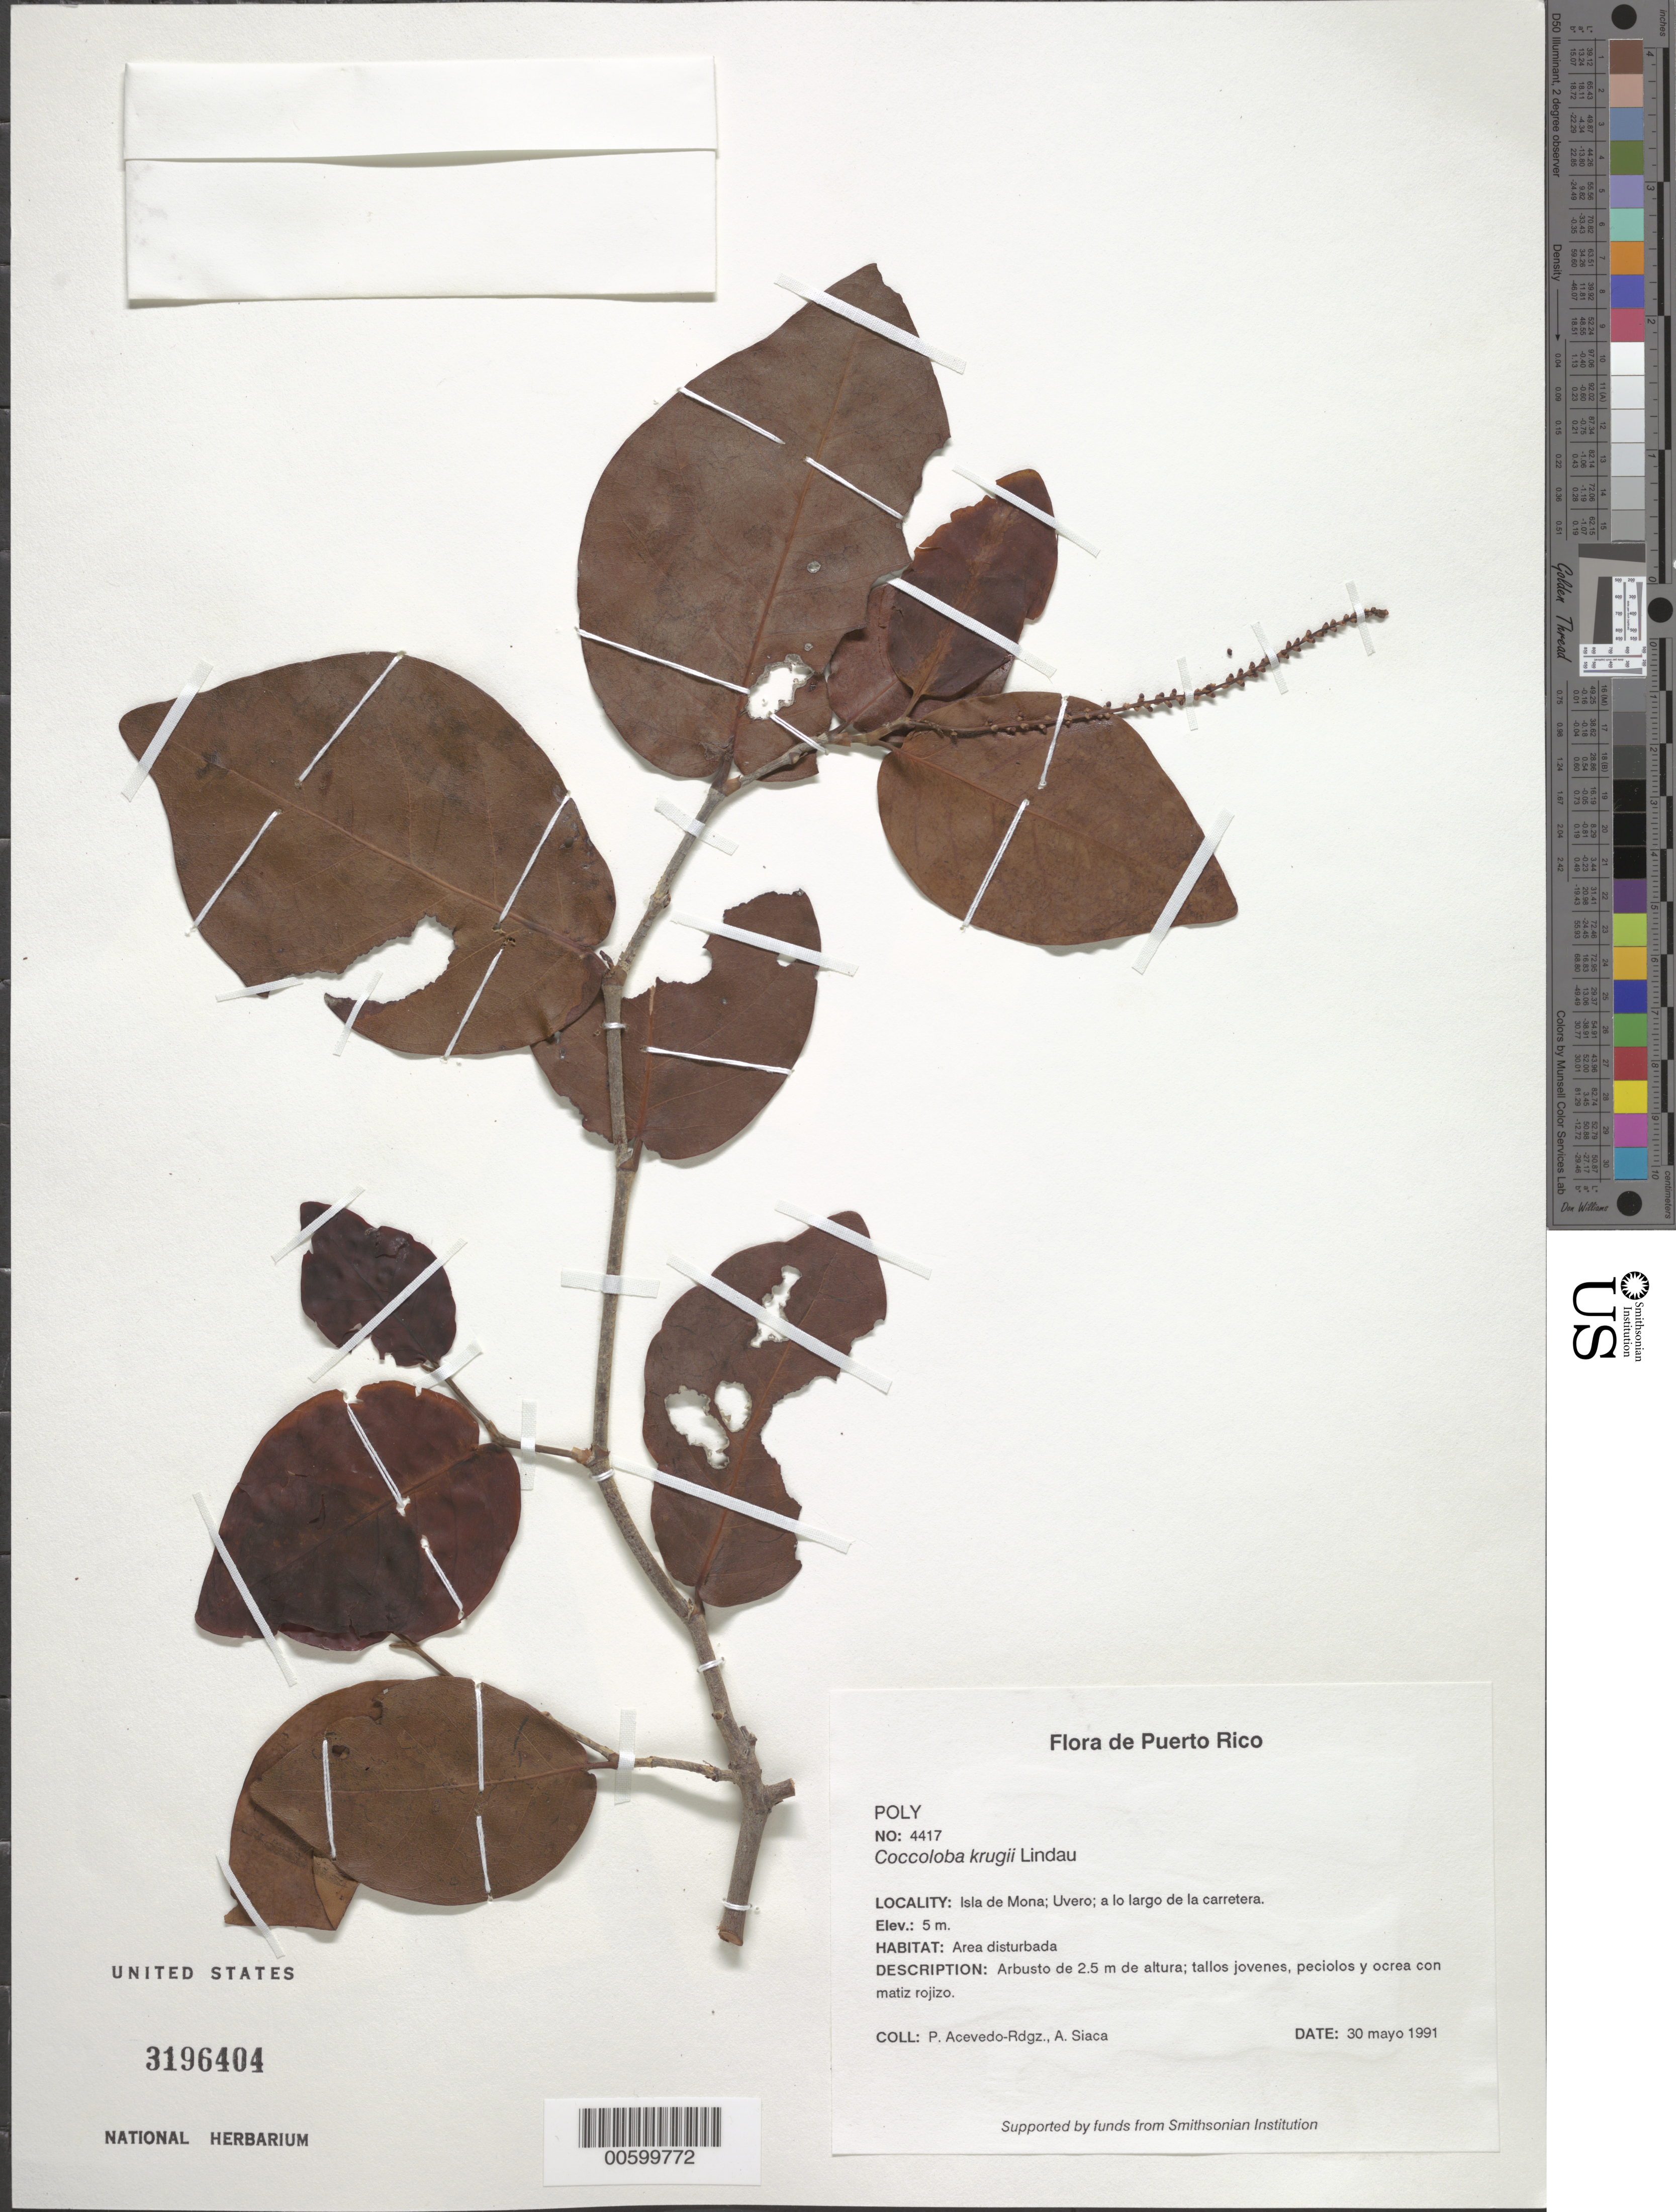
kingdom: Plantae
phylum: Tracheophyta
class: Magnoliopsida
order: Caryophyllales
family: Polygonaceae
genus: Coccoloba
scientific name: Coccoloba krugii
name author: Lindau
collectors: P. Acevedo-Rodr. & A. Siaca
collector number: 4417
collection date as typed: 30 May 1991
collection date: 1991-05-30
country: Puerto Rico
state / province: Mayaguëz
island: Mona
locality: Isla de Mona; Uvero; a lo largo de la carretera.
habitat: Area disturbada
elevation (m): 5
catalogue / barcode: US 3196404